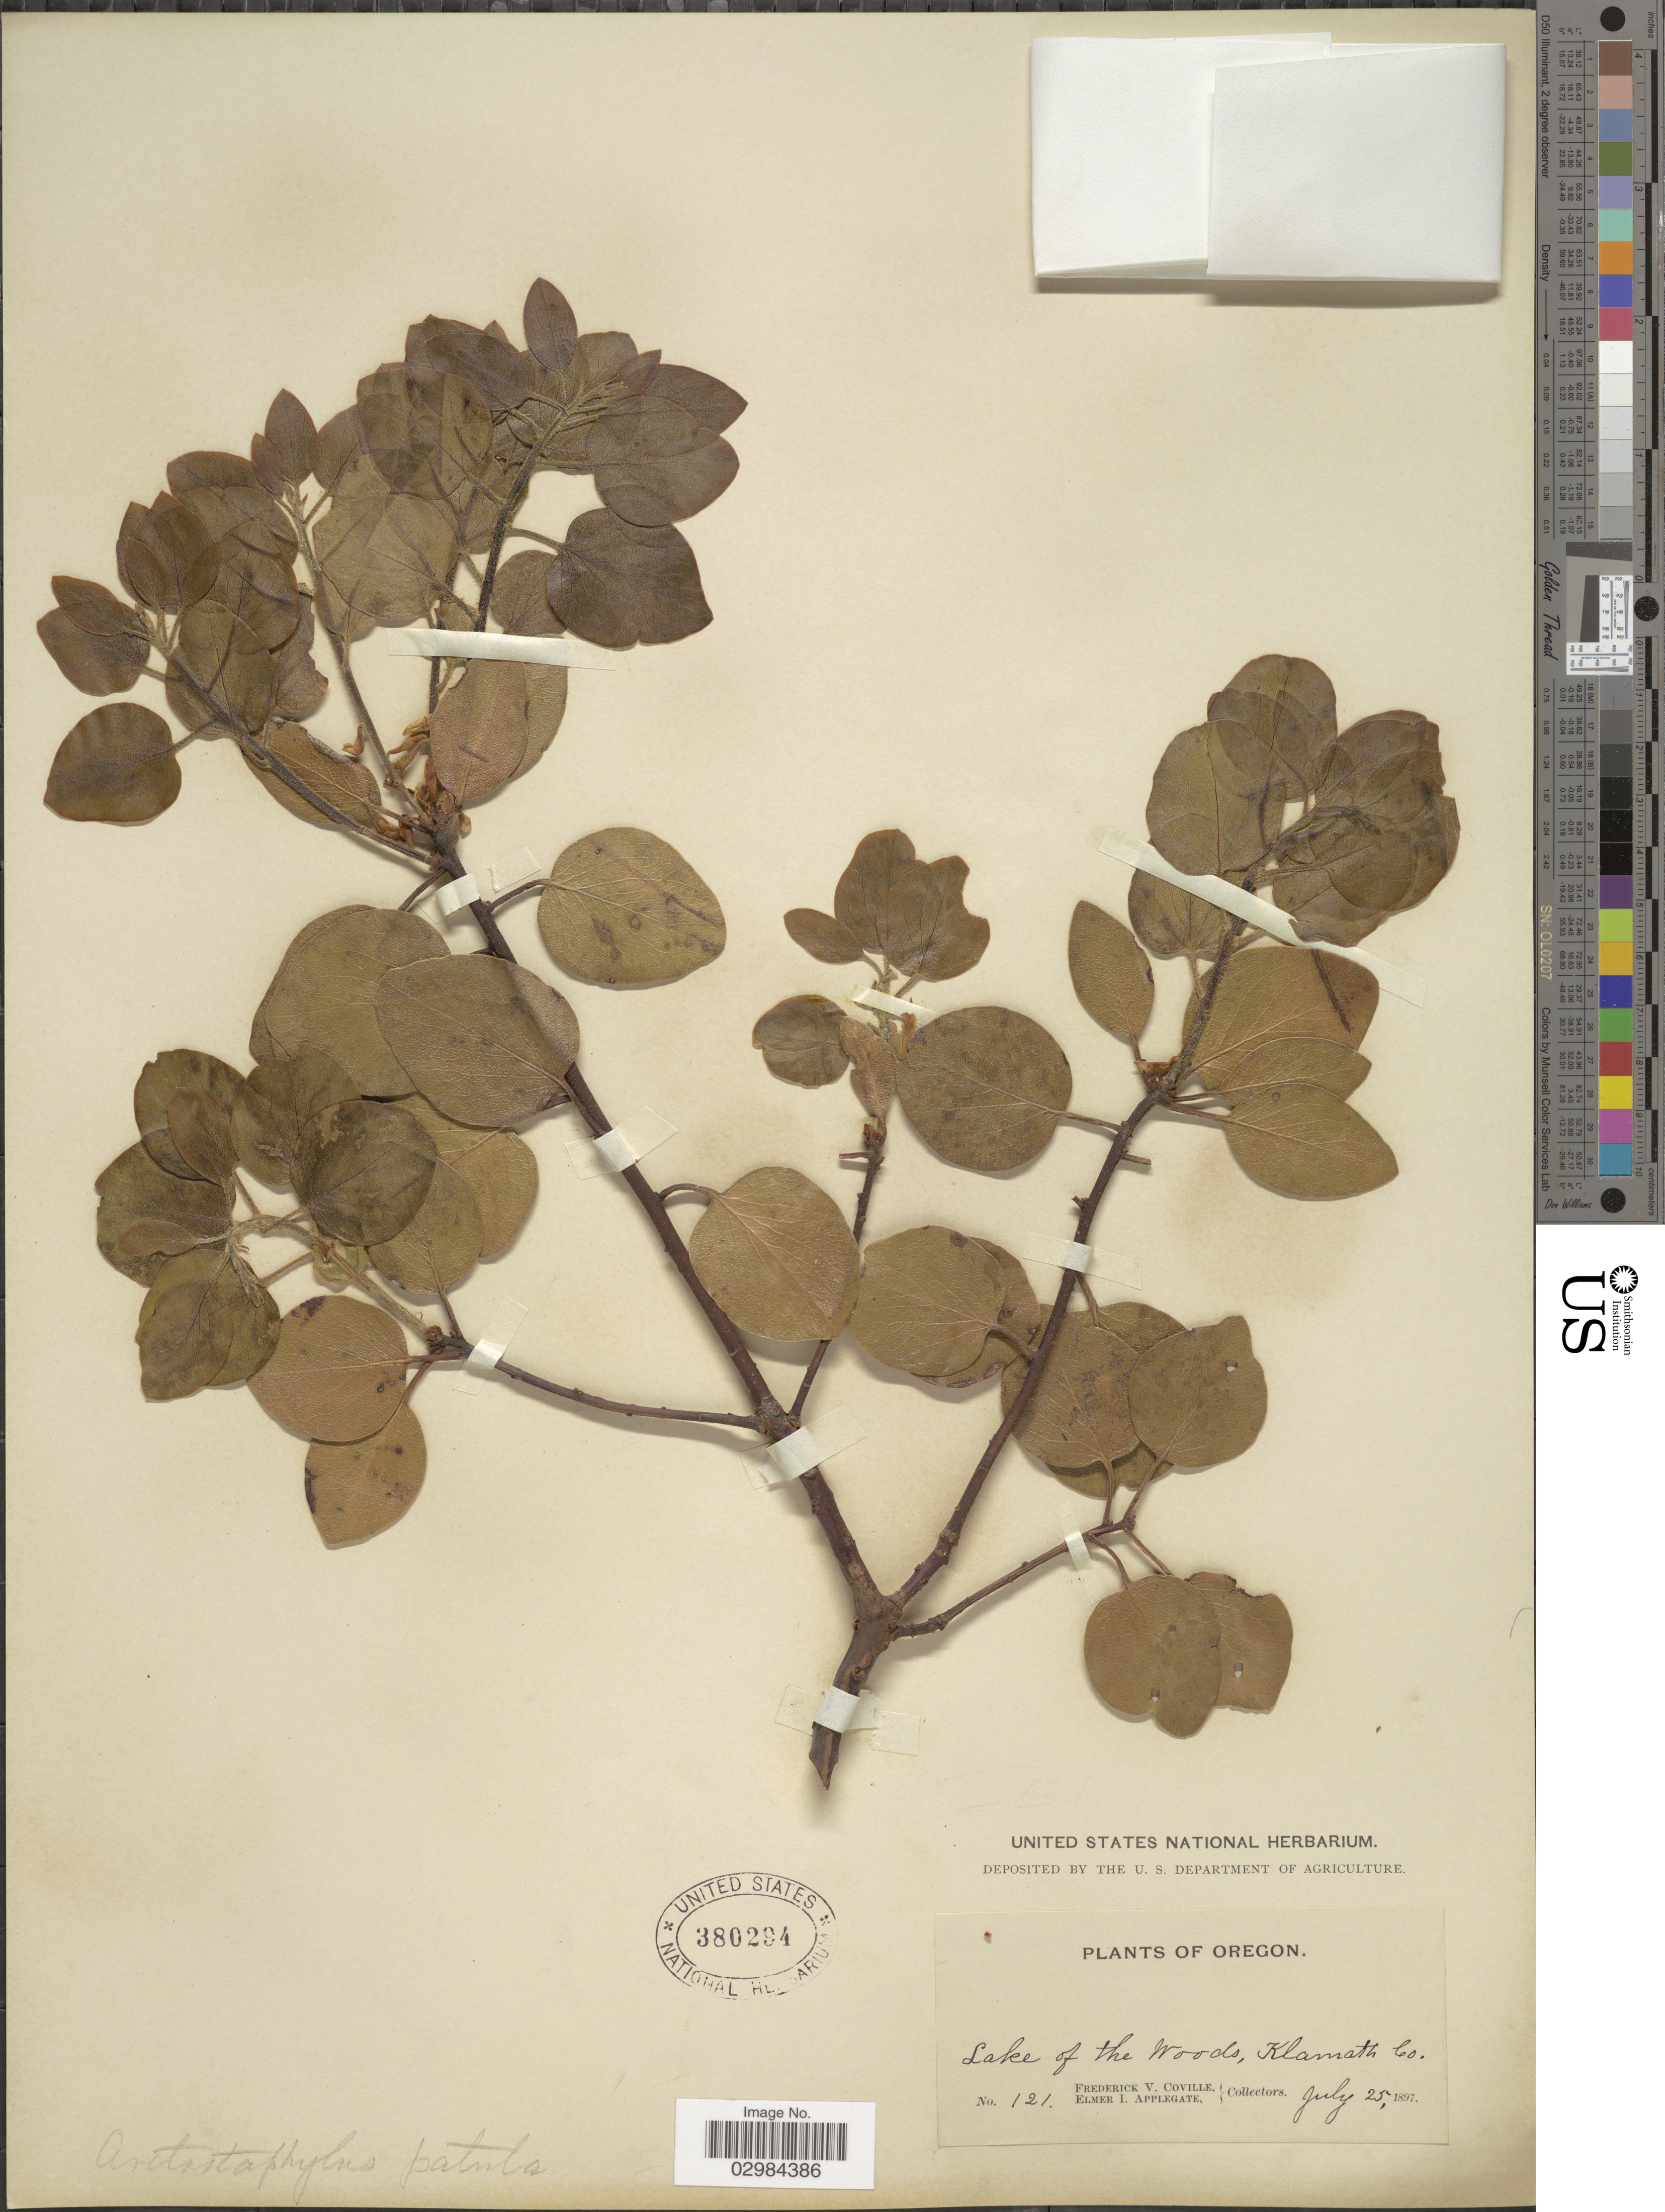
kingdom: Plantae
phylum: Tracheophyta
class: Magnoliopsida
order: Ericales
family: Ericaceae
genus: Arctostaphylos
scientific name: Arctostaphylos patula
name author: Greene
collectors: F. V. Coville & E. I. Applegate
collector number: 121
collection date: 1897-07-25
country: United States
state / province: Oregon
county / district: Klamath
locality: Lake of the Woods, Klamath Co.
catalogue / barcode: US 380294